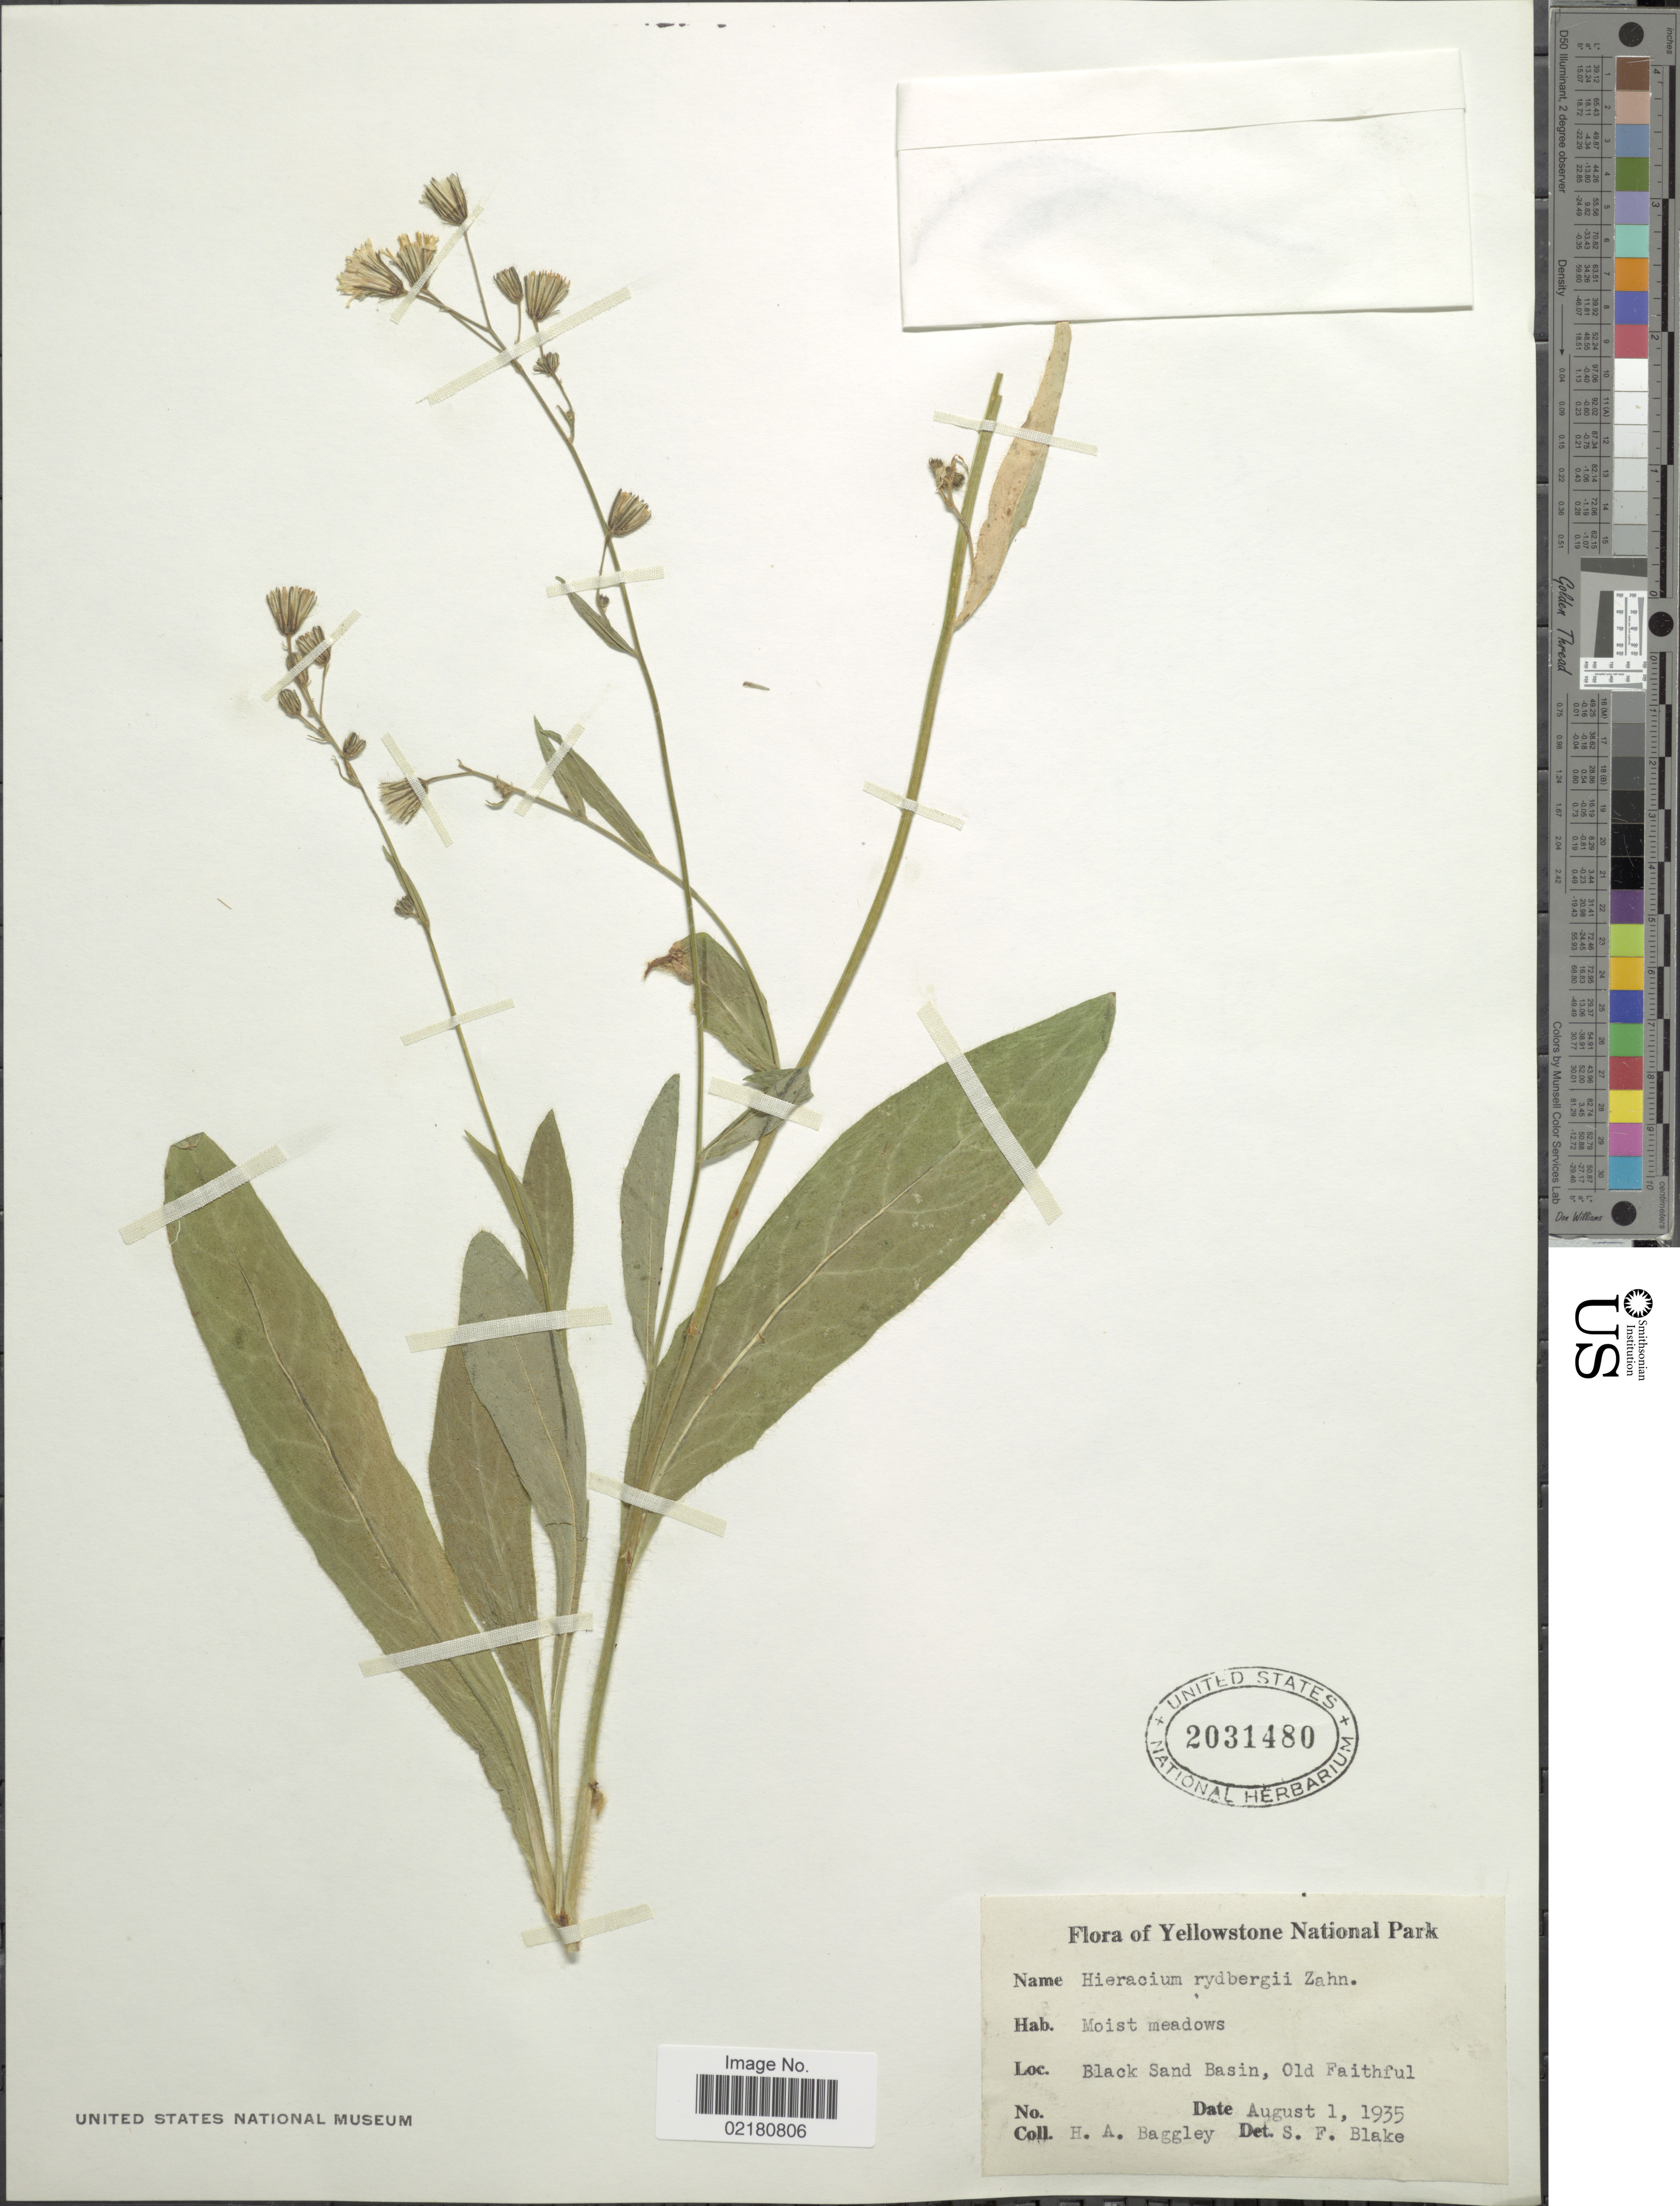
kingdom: Plantae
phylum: Tracheophyta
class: Magnoliopsida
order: Asterales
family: Asteraceae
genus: Hieracium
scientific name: Hieracium rydbergii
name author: Zahn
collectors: H. Baggley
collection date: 1935-08-07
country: United States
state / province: Wyoming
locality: Yellowstone National park, Moist Meadows, Black sand Basin, Old faithful.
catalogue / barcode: US 2031480